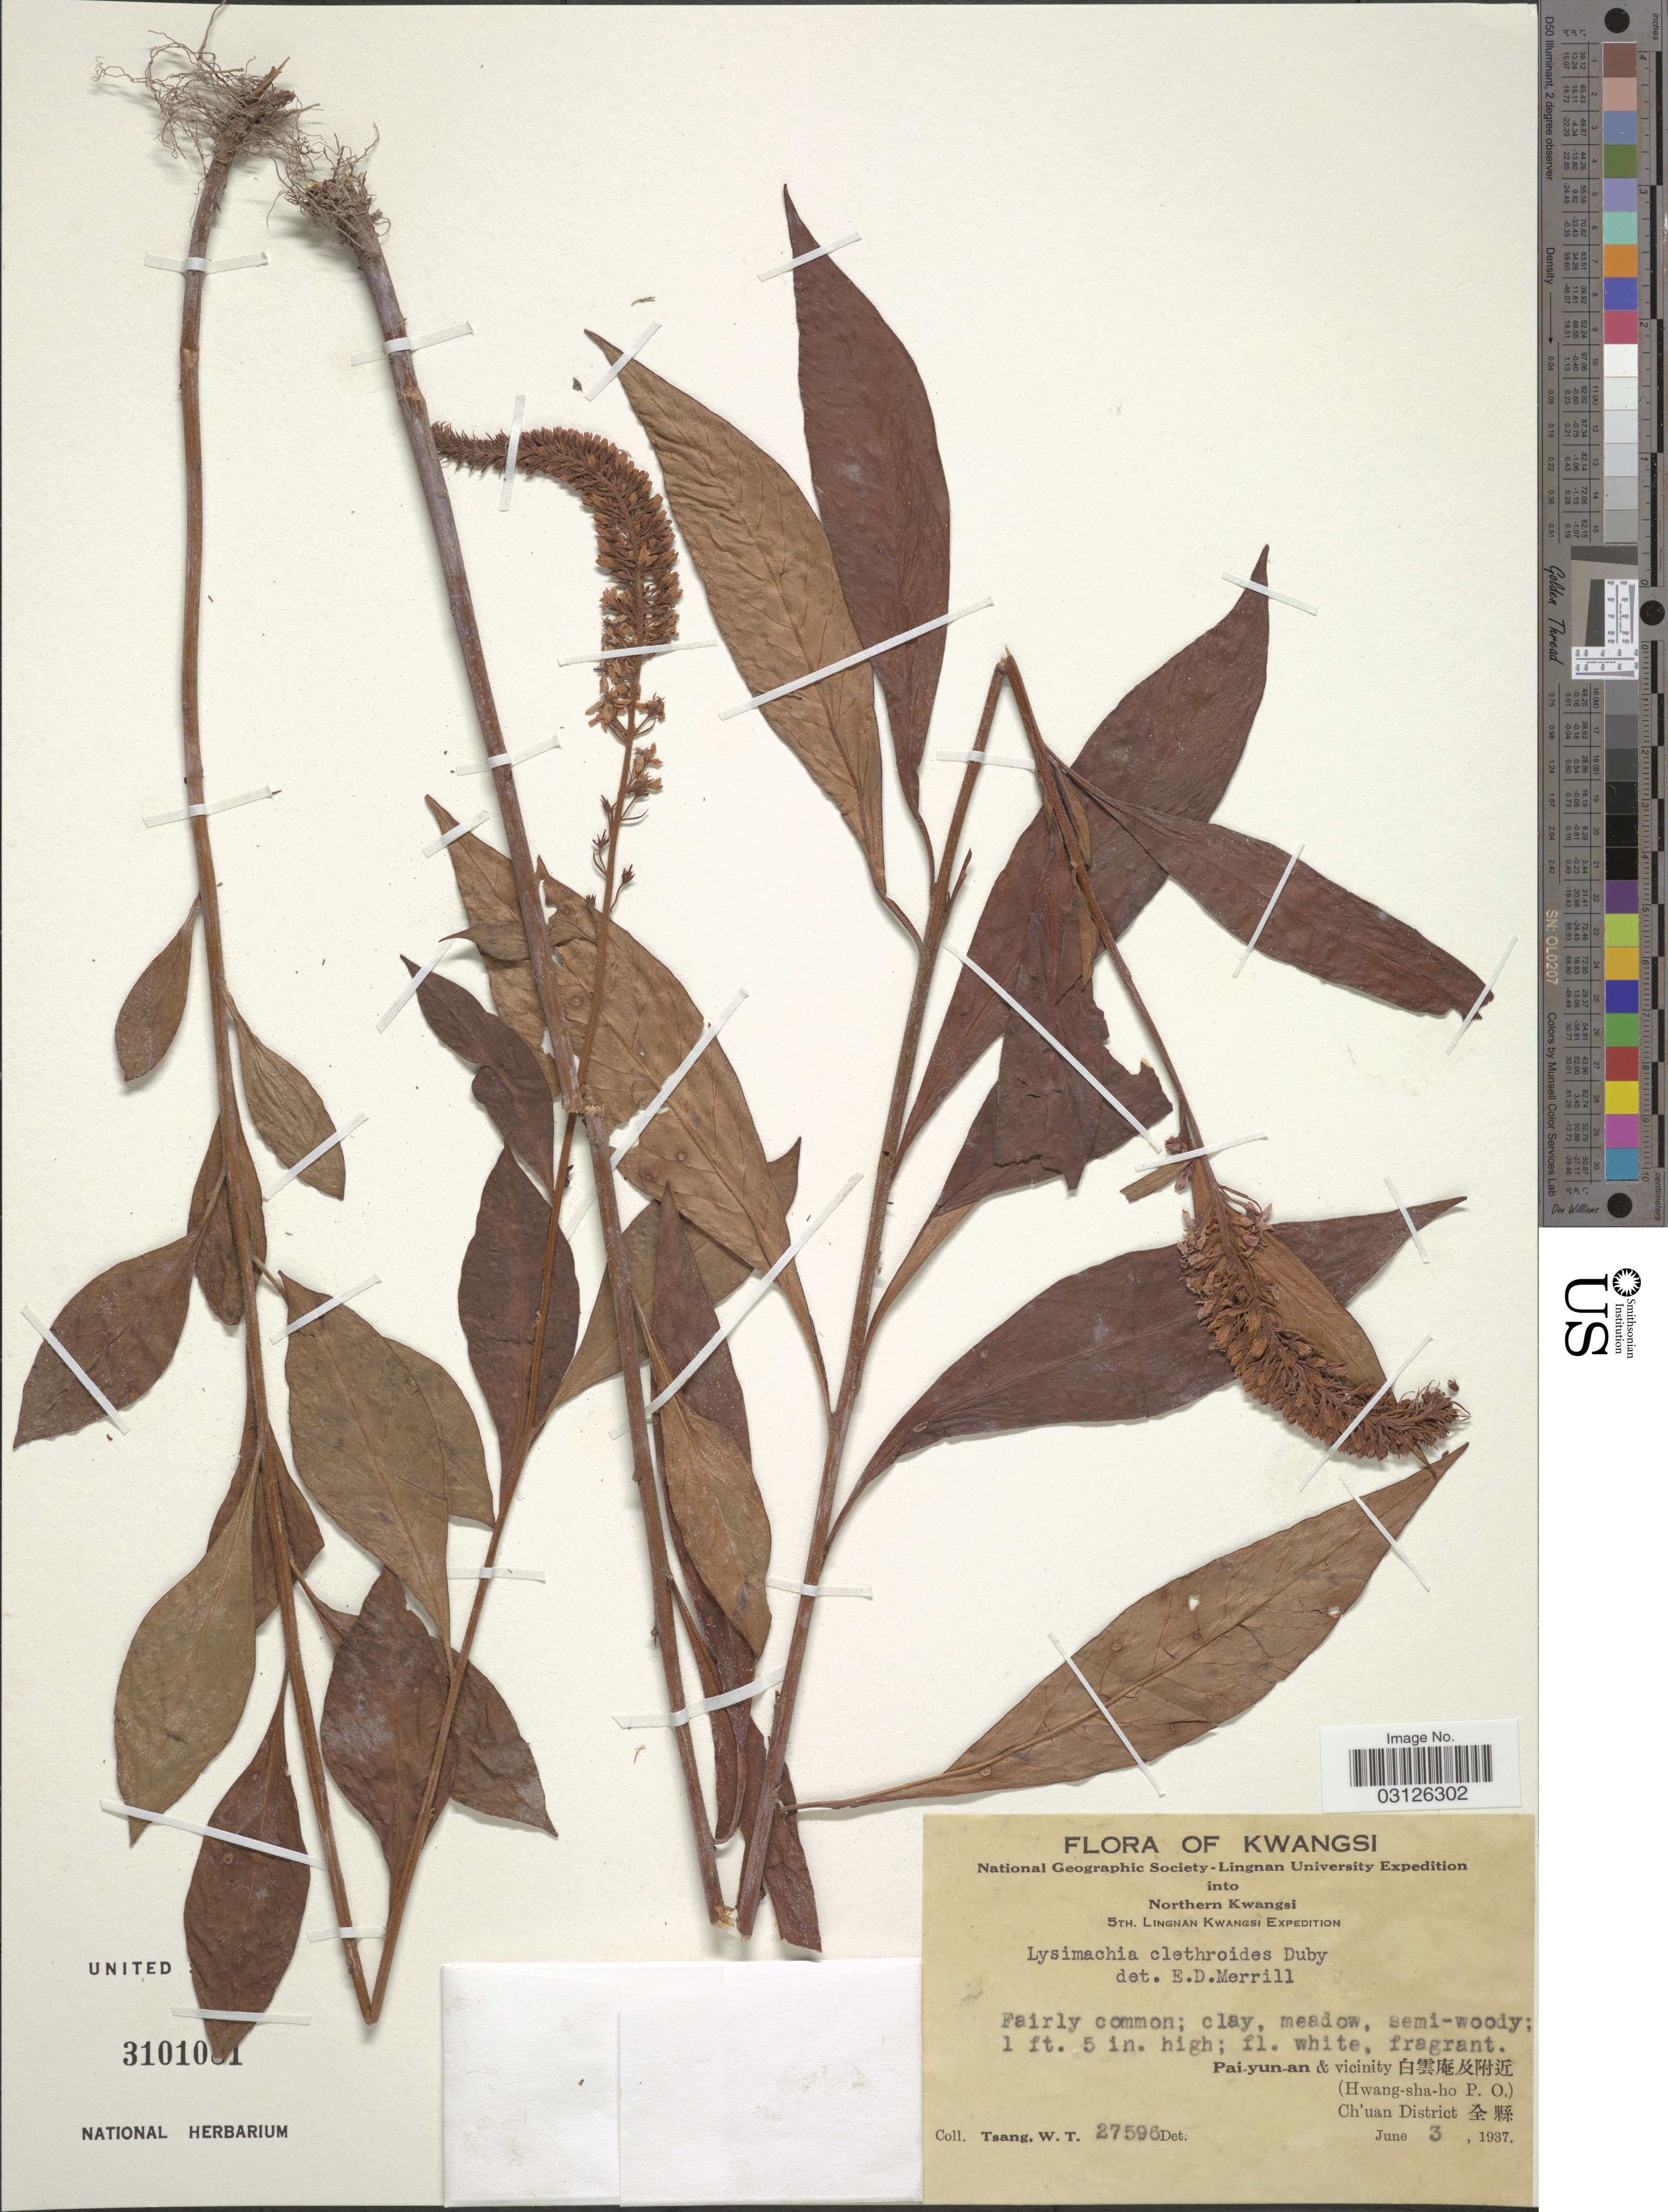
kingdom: Plantae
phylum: Tracheophyta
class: Magnoliopsida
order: Ericales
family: Primulaceae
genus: Lysimachia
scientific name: Lysimachia clethroides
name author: Duby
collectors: W. T. Tsang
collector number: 27596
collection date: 1937-06-03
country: China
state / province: Guangxi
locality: Kwangsi, Northern Kwangsi. Pai-yun-an & vicinity (Hwang-sha-ho P.O.), Ch'uan District.